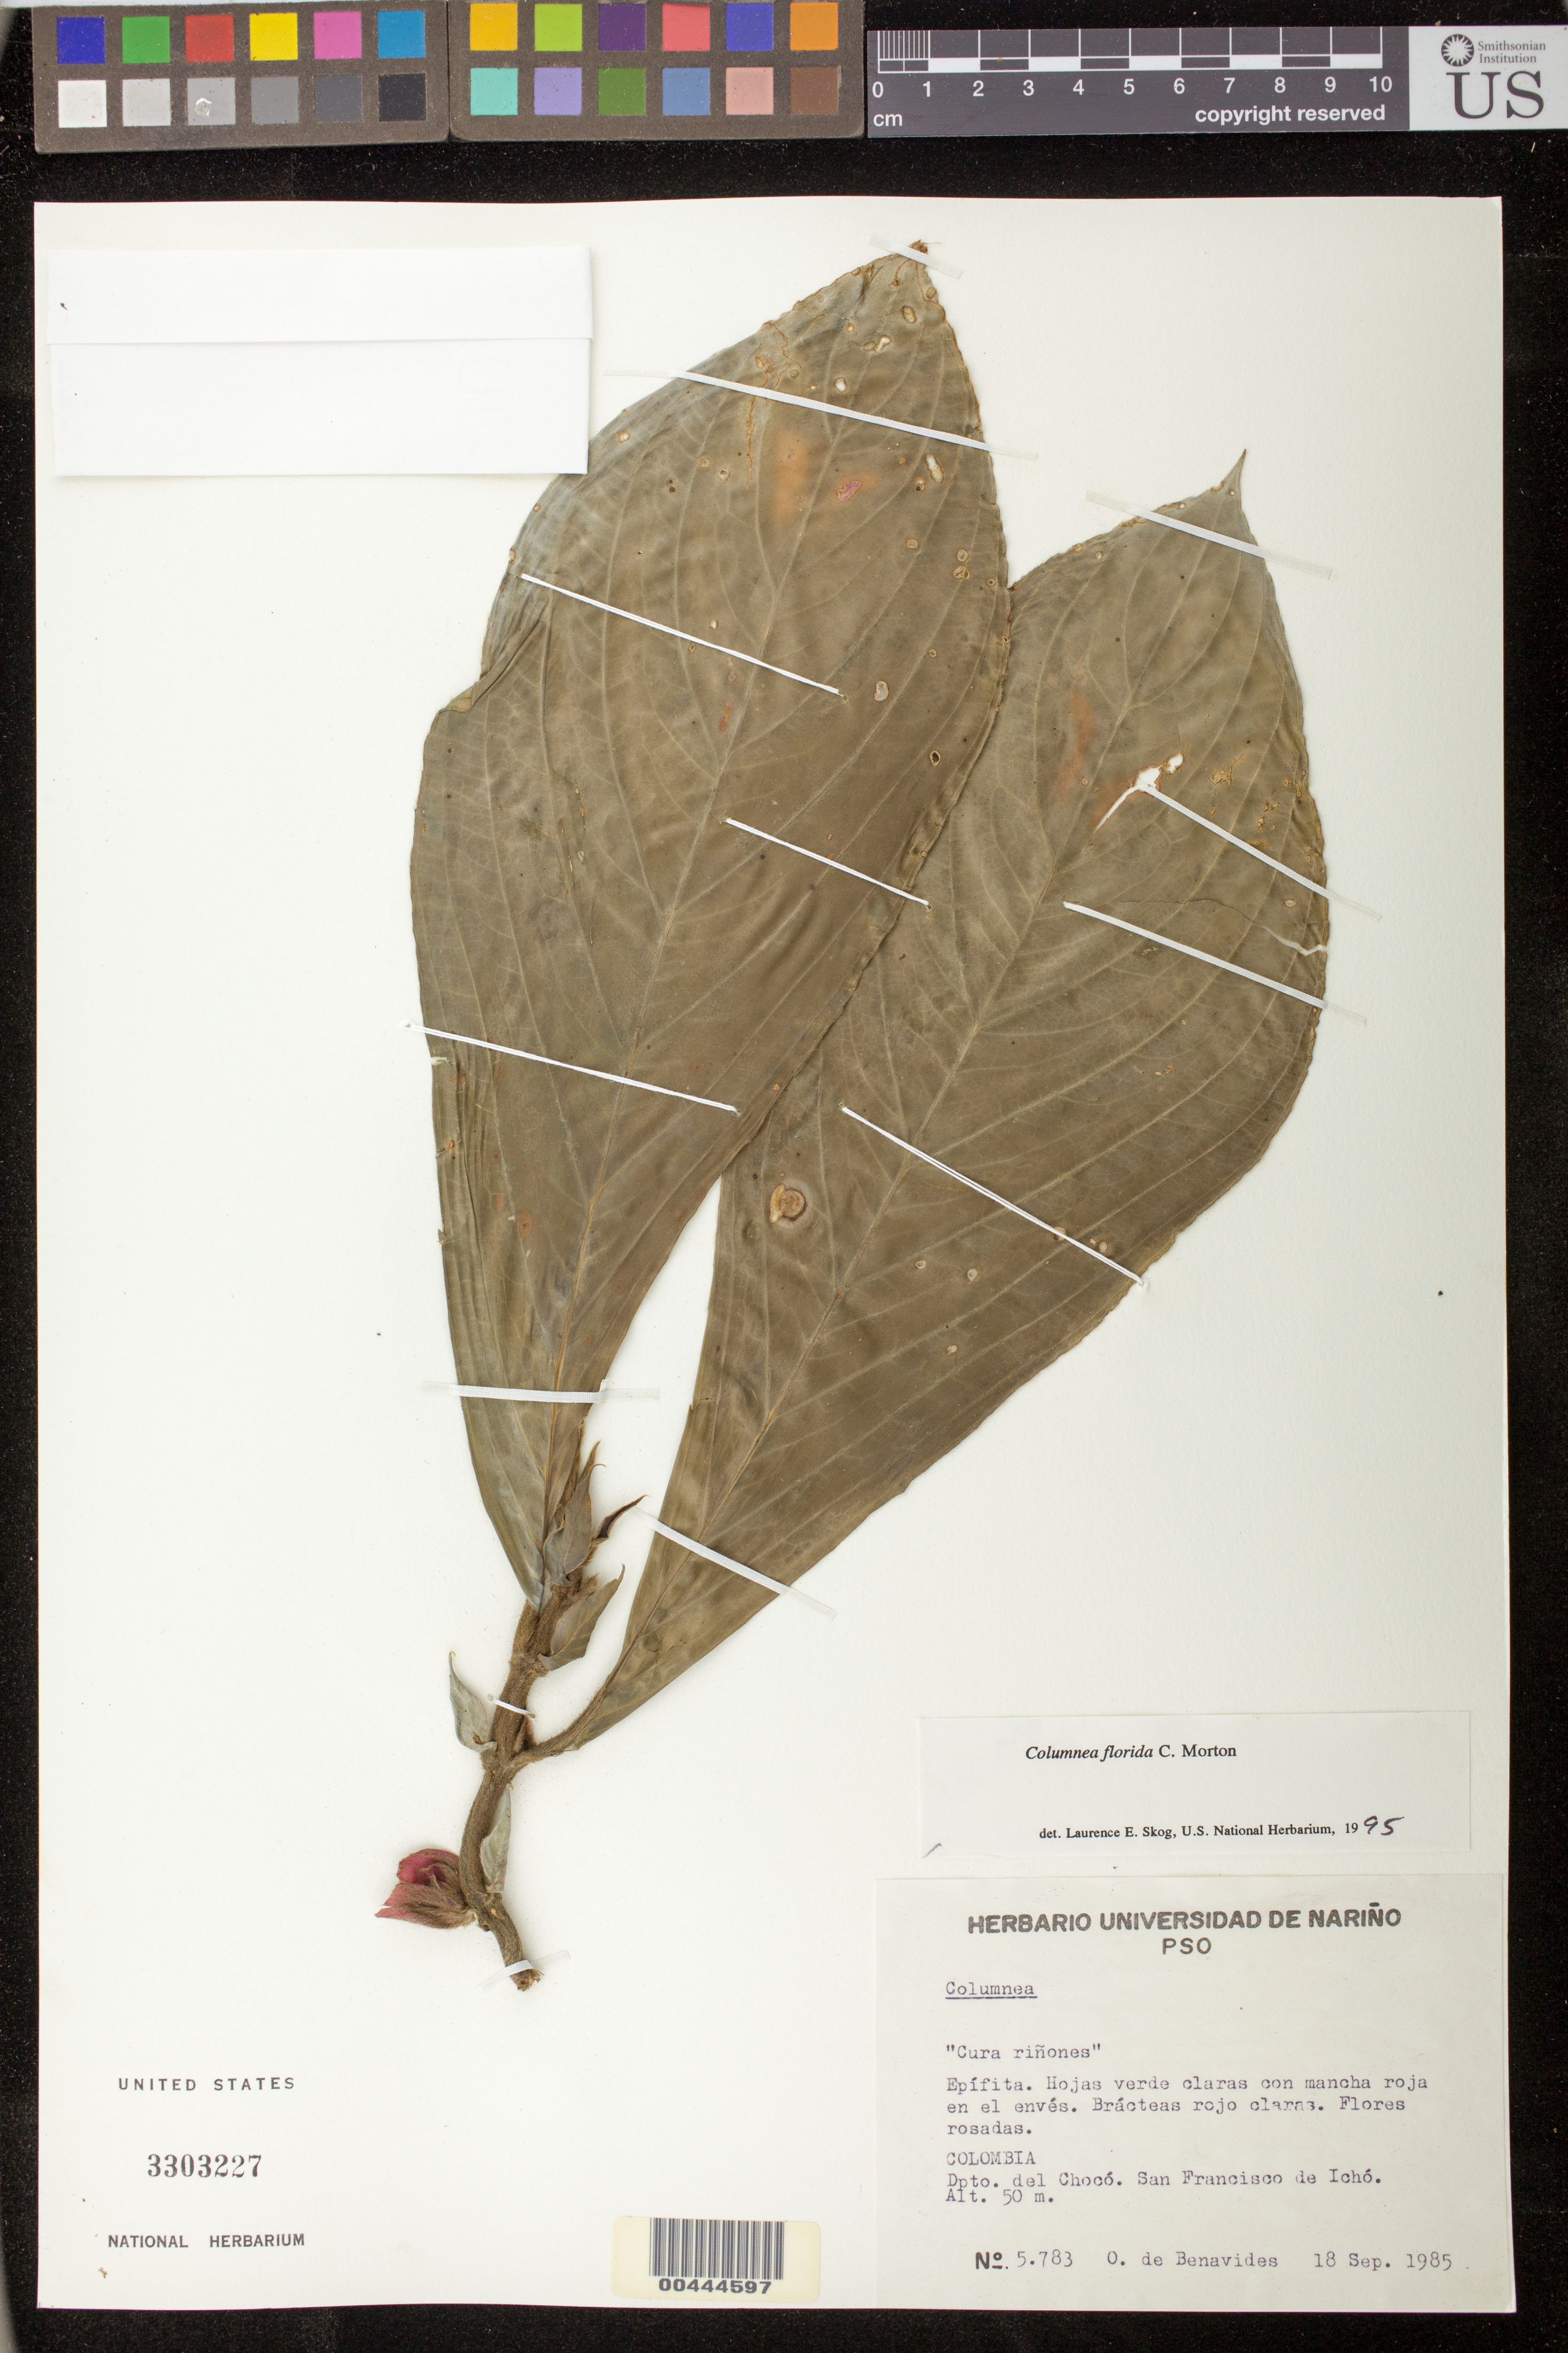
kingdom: Plantae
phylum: Tracheophyta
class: Magnoliopsida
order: Lamiales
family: Gesneriaceae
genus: Columnea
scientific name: Columnea florida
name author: C.V. Morton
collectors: Olga S. de Benavides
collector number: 5783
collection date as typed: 18 Sep 1985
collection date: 1985-09-18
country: Colombia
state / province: Chocó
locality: San Francisco de Icho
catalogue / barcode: US 3303227